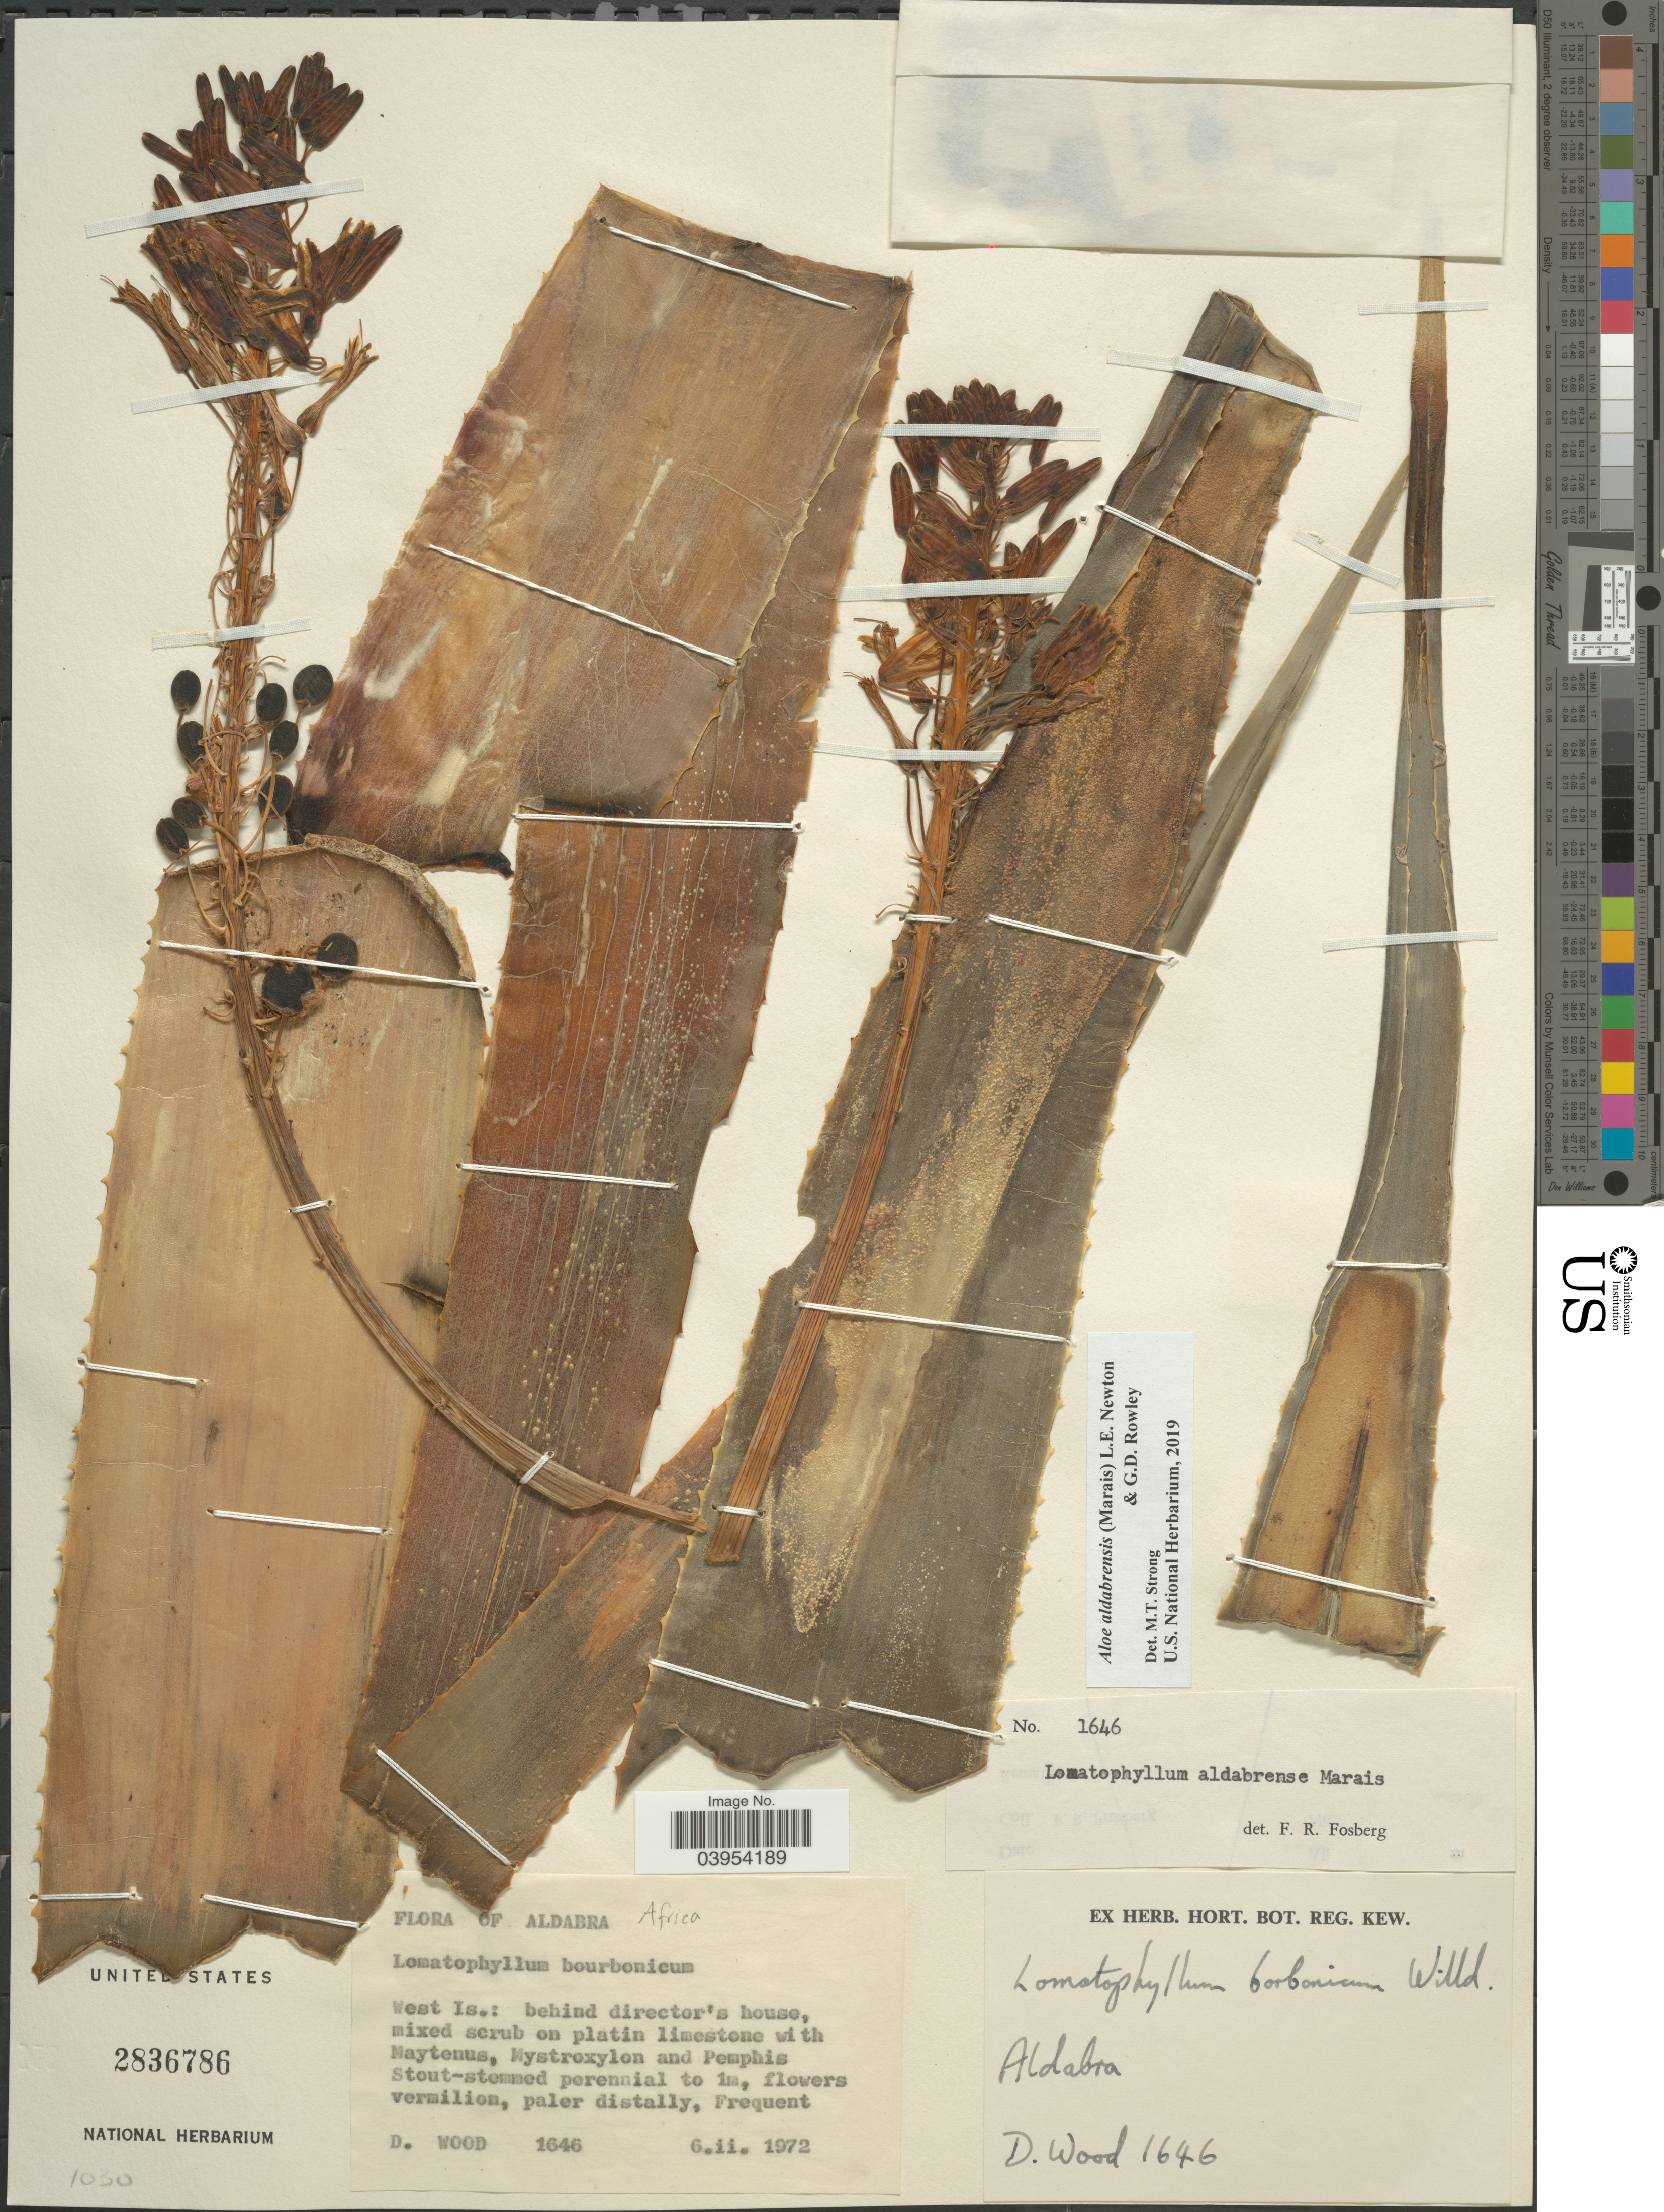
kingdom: Plantae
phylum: Tracheophyta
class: Liliopsida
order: Asparagales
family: Asphodelaceae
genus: Aloe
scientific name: Aloe aldabrensis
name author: (Marais) L. E. Newton & G.D. Rowley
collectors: D. Wood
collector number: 1646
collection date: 1972-02-06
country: Seychelles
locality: Aldabra. West Is.: behind director's house.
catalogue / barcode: US 2836786